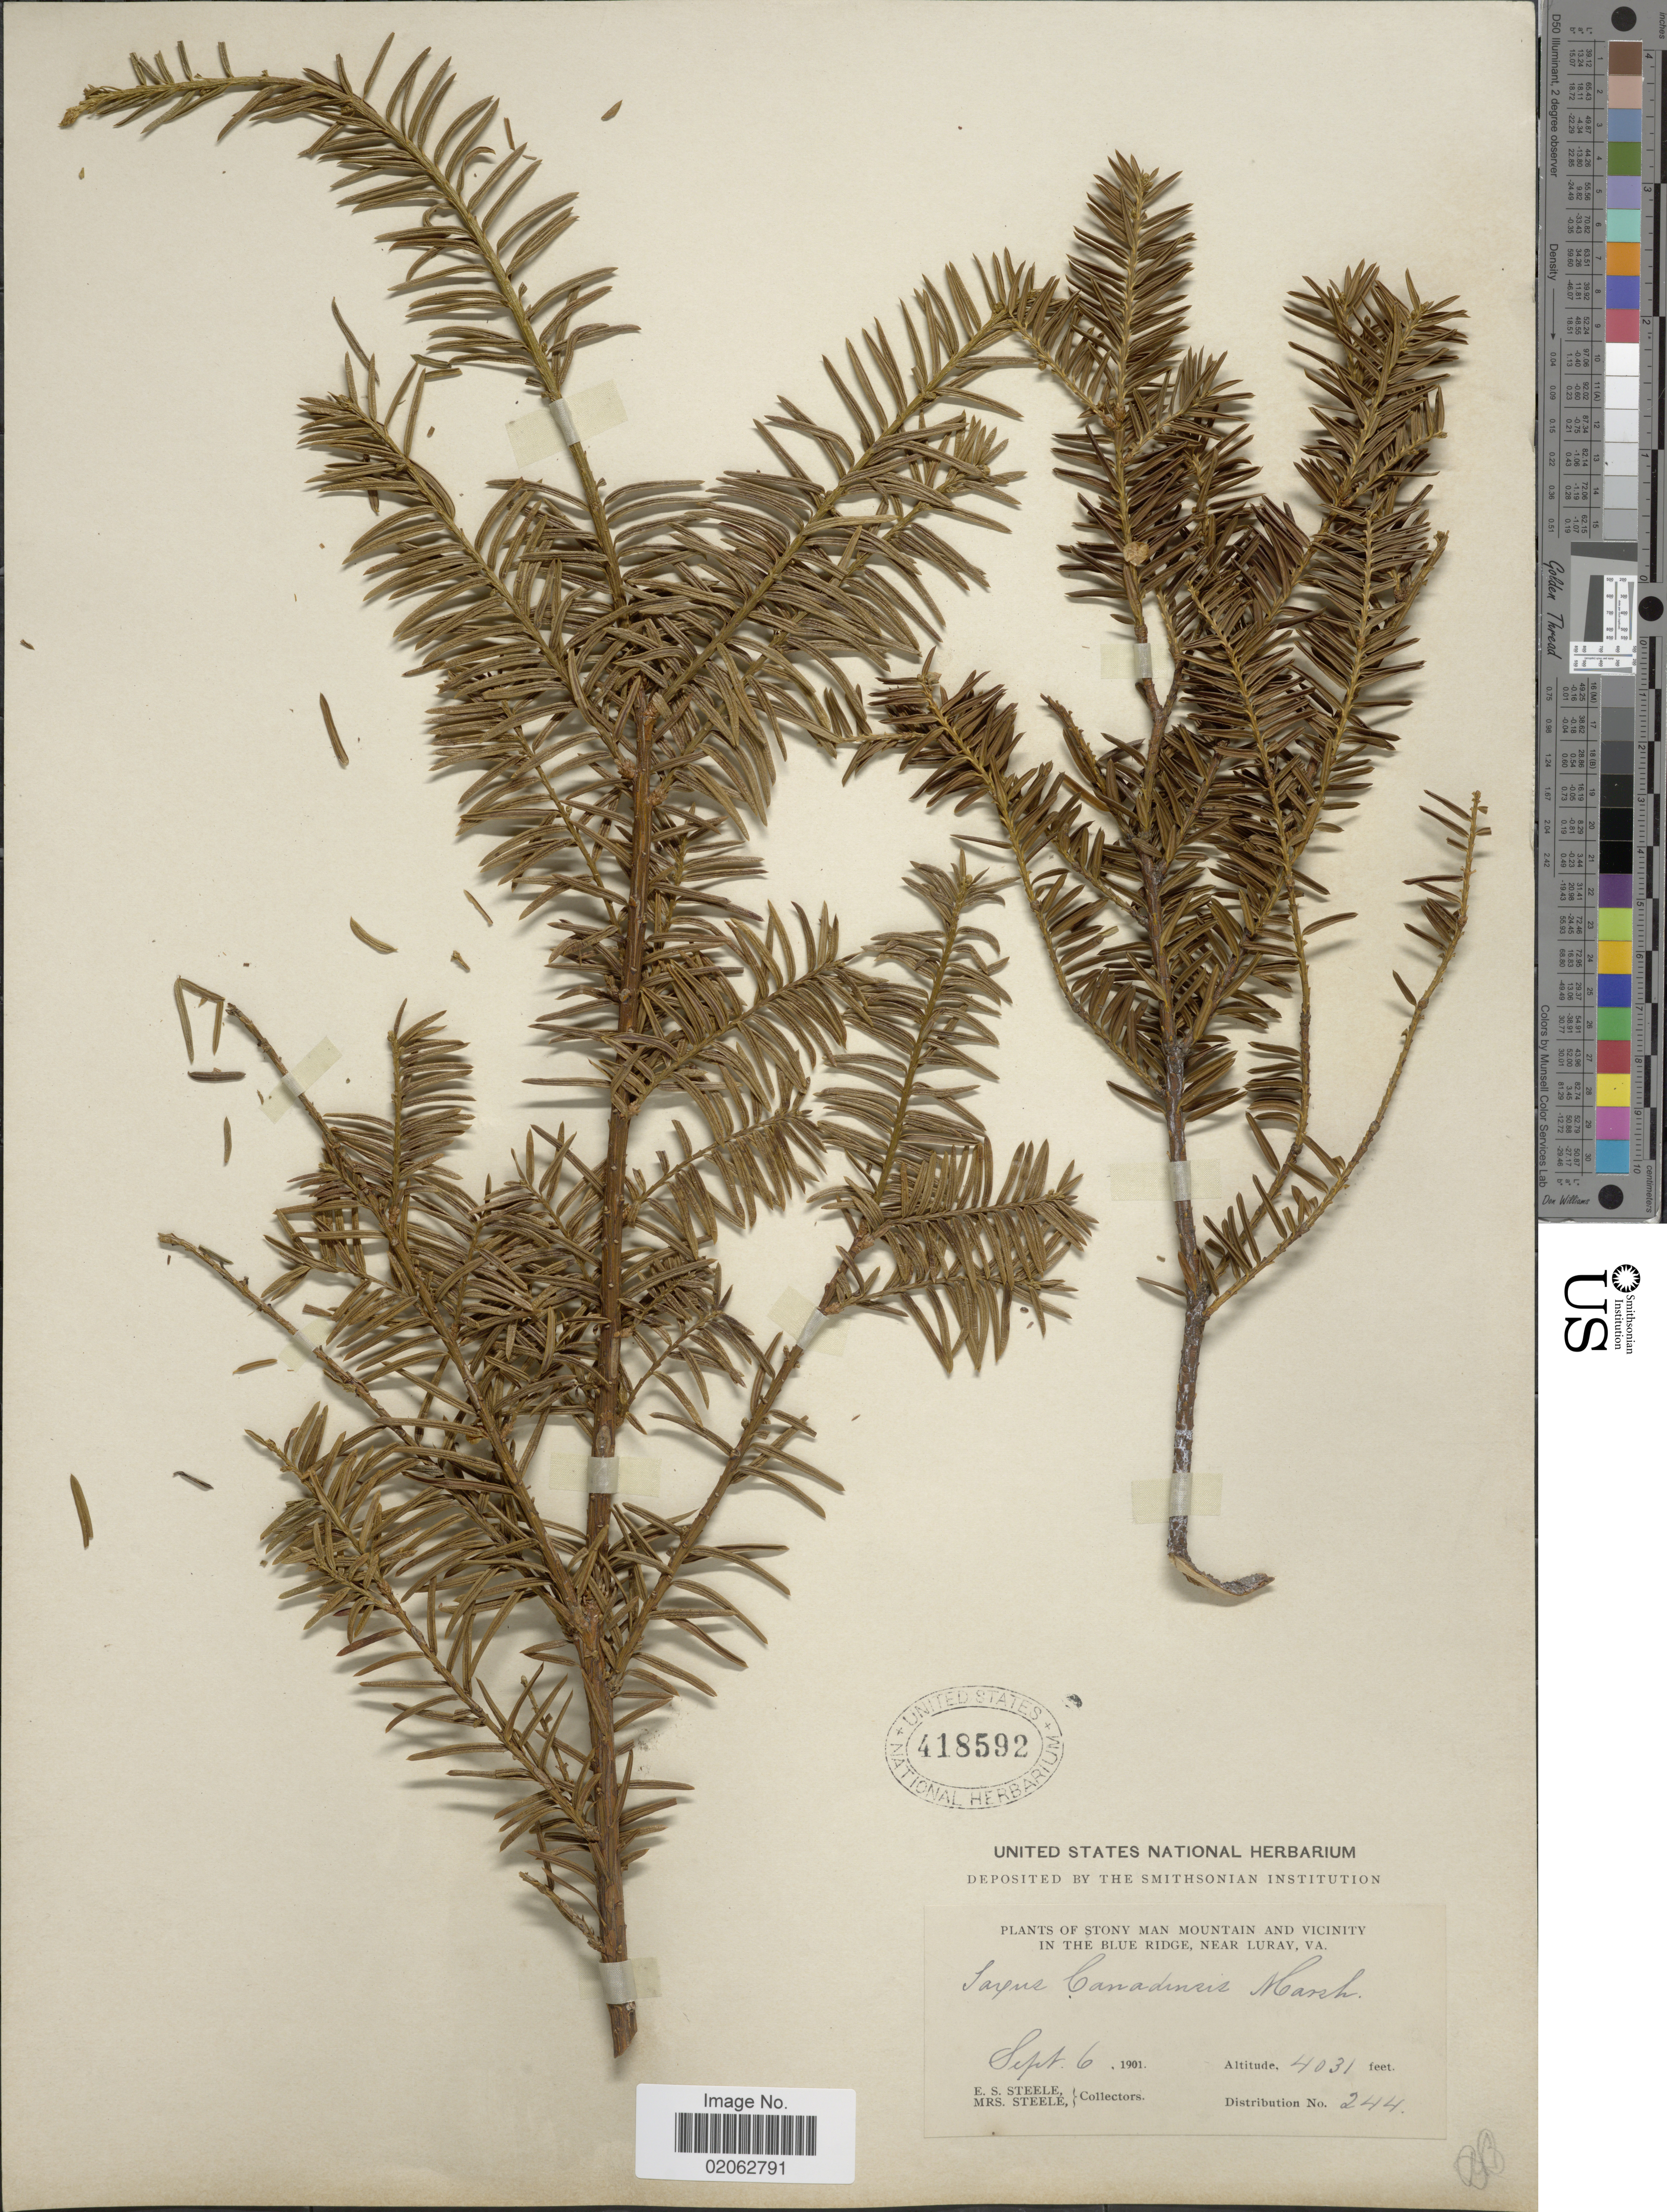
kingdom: Plantae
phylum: Tracheophyta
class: Pinopsida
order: Pinales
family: Taxaceae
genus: Taxus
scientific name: Taxus canadensis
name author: Marshall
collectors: E. Steele & Mrs. E. S. Steele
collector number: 244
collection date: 1901-09-06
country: United States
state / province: Virginia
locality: Stony Man Mountains and Vicinity, In the Blue Ridge, Near Luray, Va.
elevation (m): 1229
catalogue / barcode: US 418592